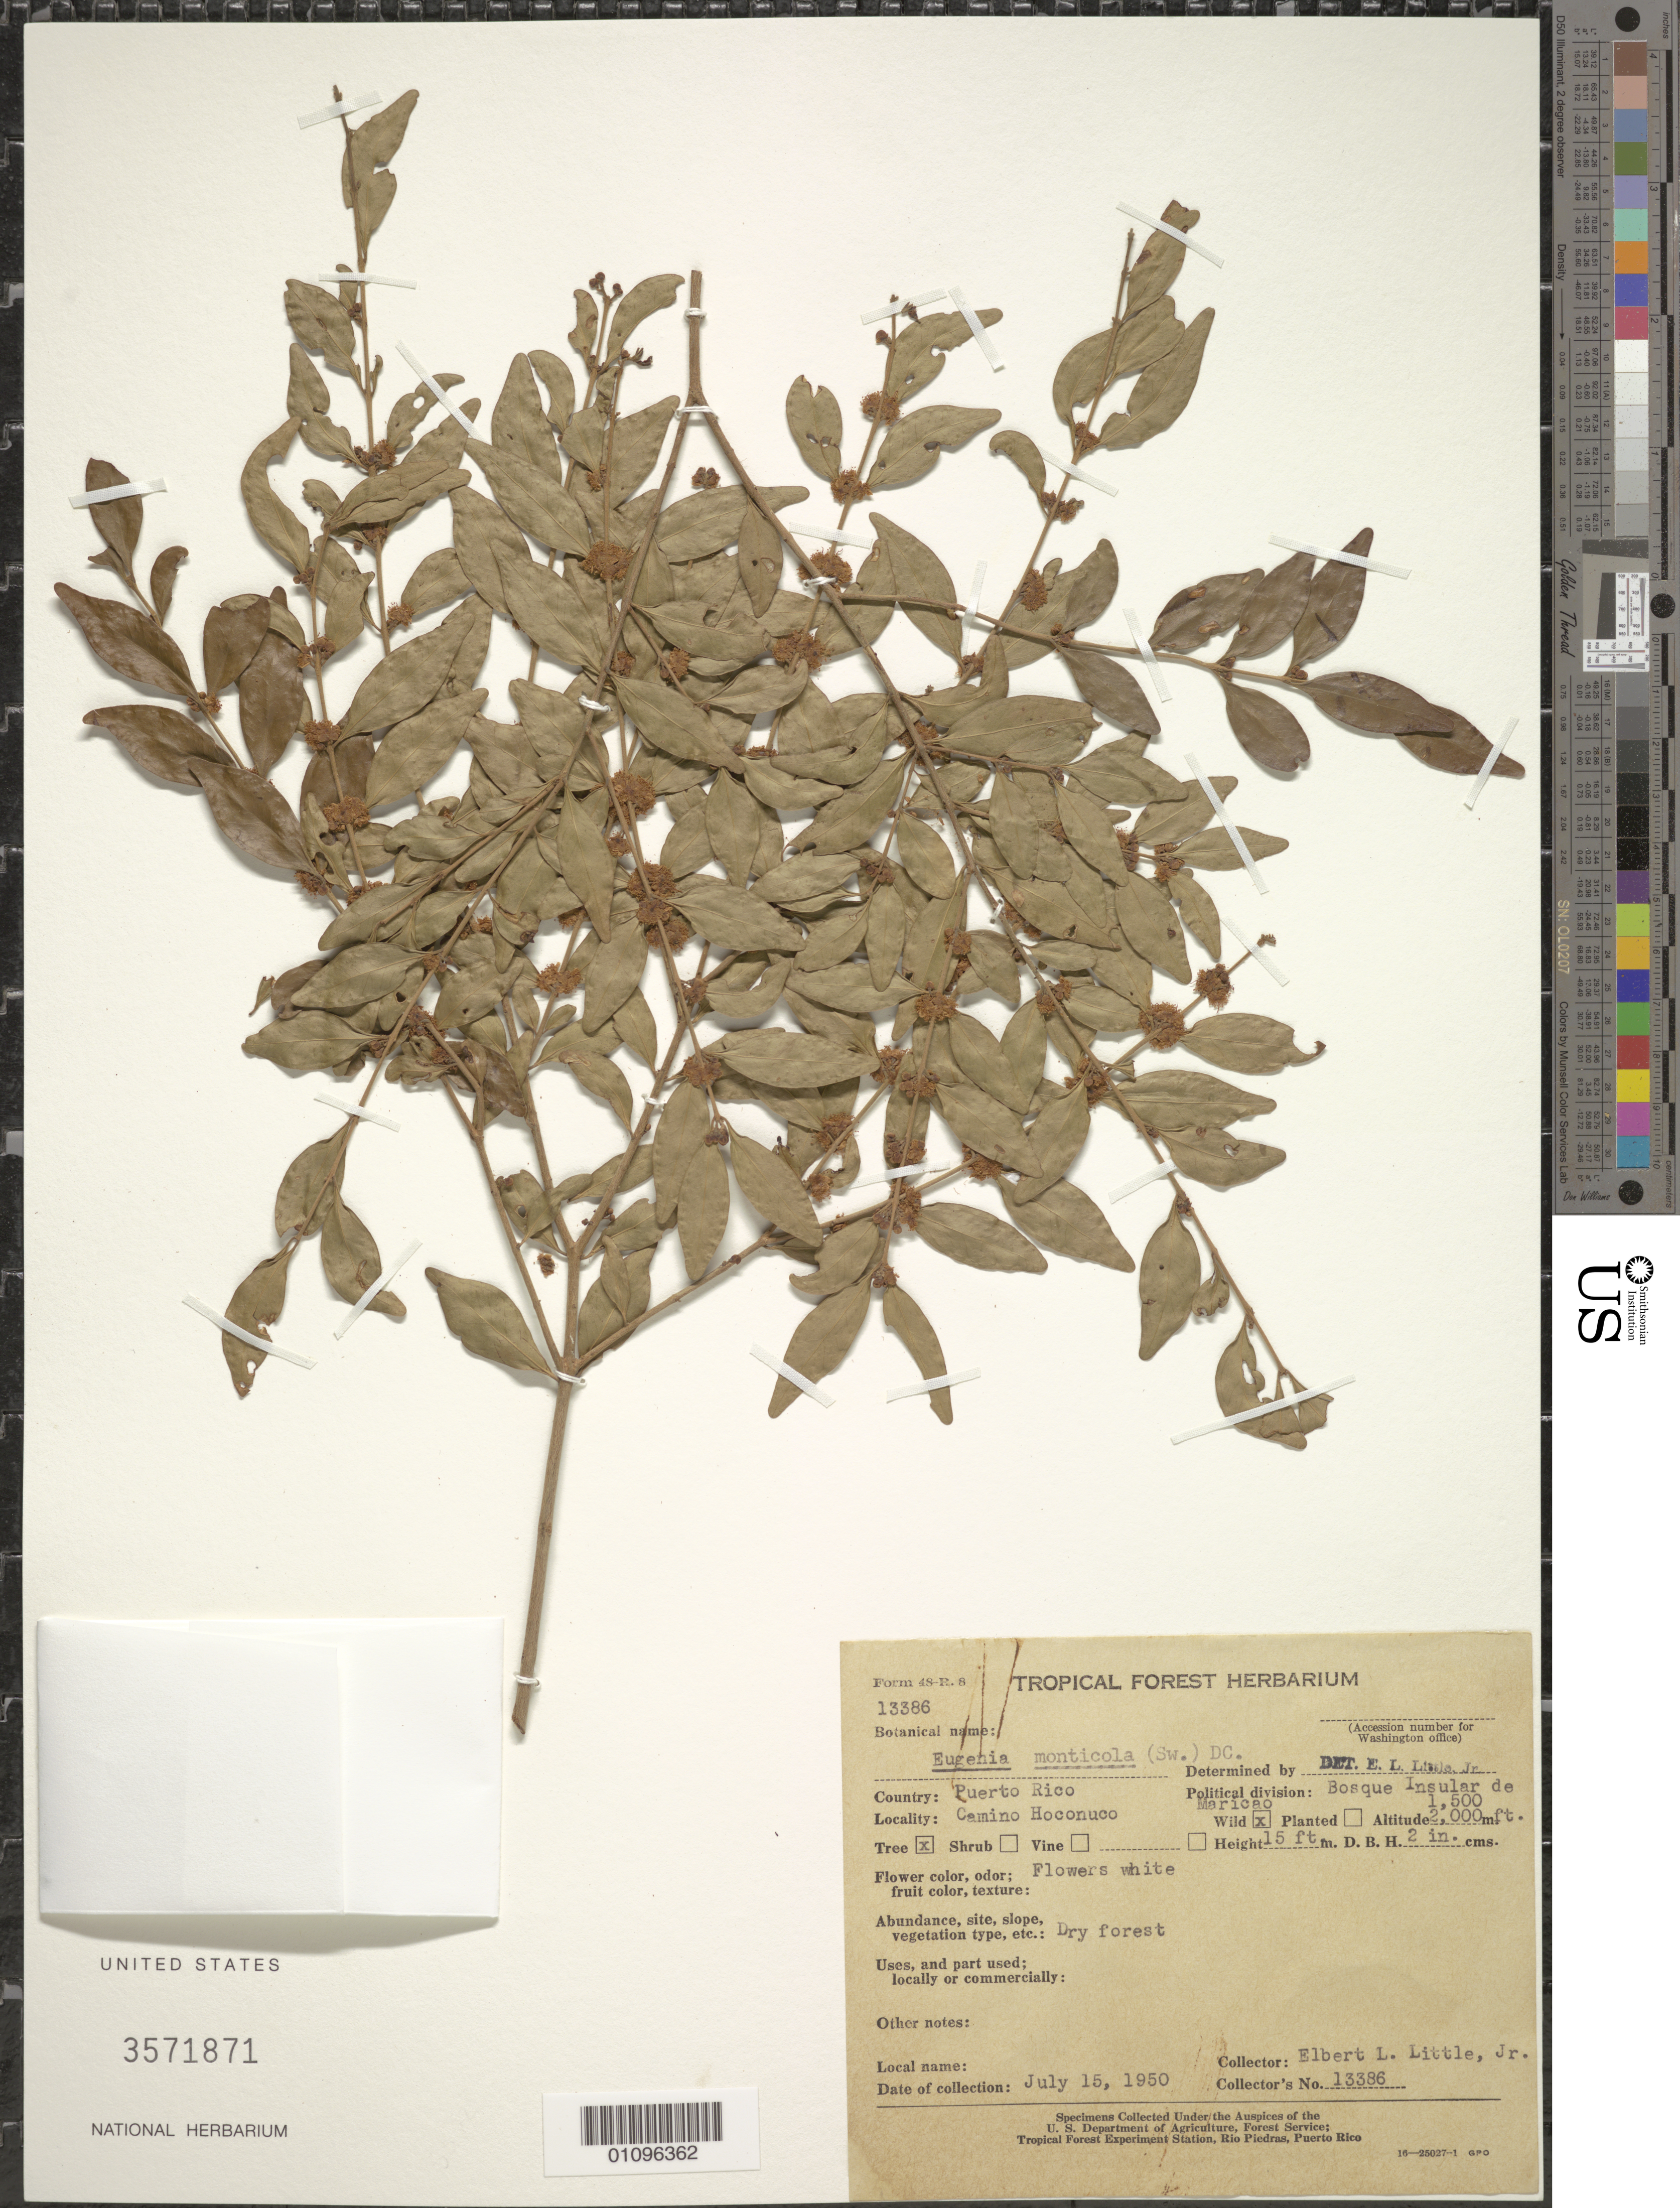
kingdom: Plantae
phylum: Tracheophyta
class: Magnoliopsida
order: Myrtales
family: Myrtaceae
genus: Eugenia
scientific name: Eugenia monticola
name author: (Sw.) DC.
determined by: Little, Elbert L., Jr., (FSSR), United States Department of Agriculture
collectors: E. L. Little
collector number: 13386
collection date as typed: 15 Jul 1950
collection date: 1950-07-15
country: Puerto Rico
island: Puerto Rico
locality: Bosque Insular de Maricao, Camino Hoconuco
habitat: Dry forest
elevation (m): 457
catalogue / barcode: US 3571871